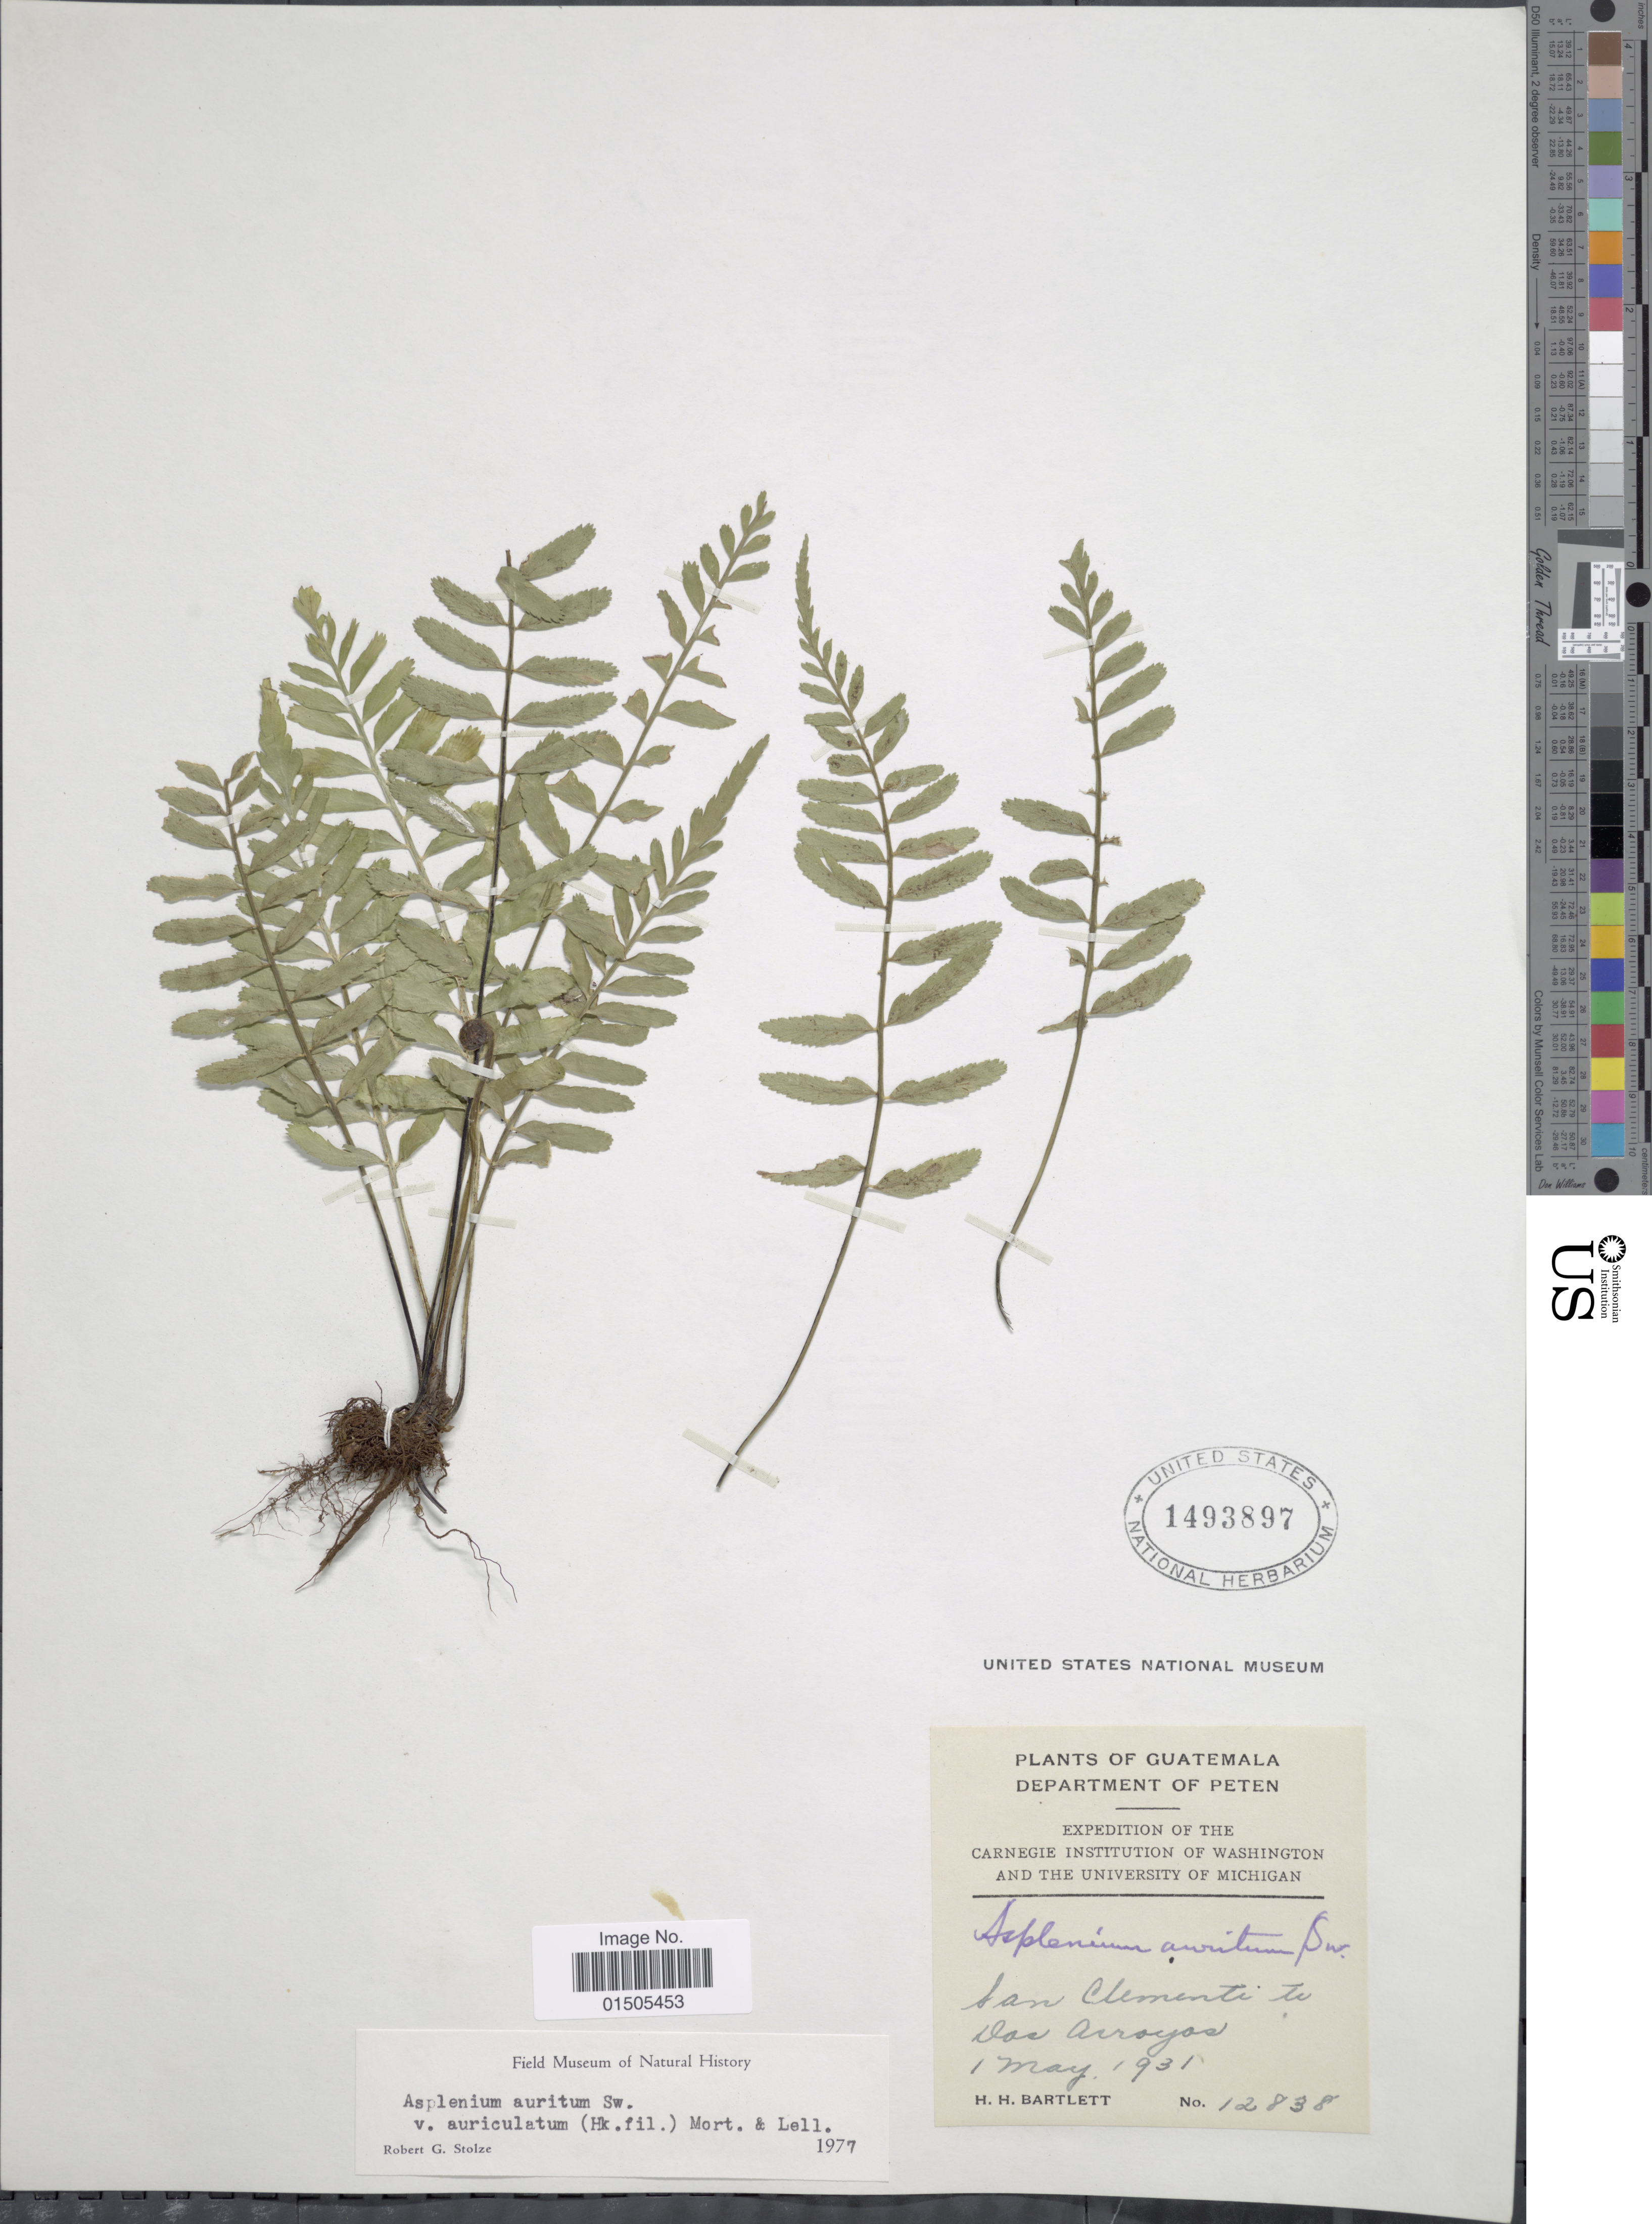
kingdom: Plantae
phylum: Tracheophyta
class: Polypodiopsida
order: Polypodiales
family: Aspleniaceae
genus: Asplenium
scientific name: Asplenium auritum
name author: Sw.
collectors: H. H. Bartlett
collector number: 12838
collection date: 1931-05-01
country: Guatemala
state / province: El Petén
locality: San Clemente to Dos Arroyos.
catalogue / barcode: US 1493897